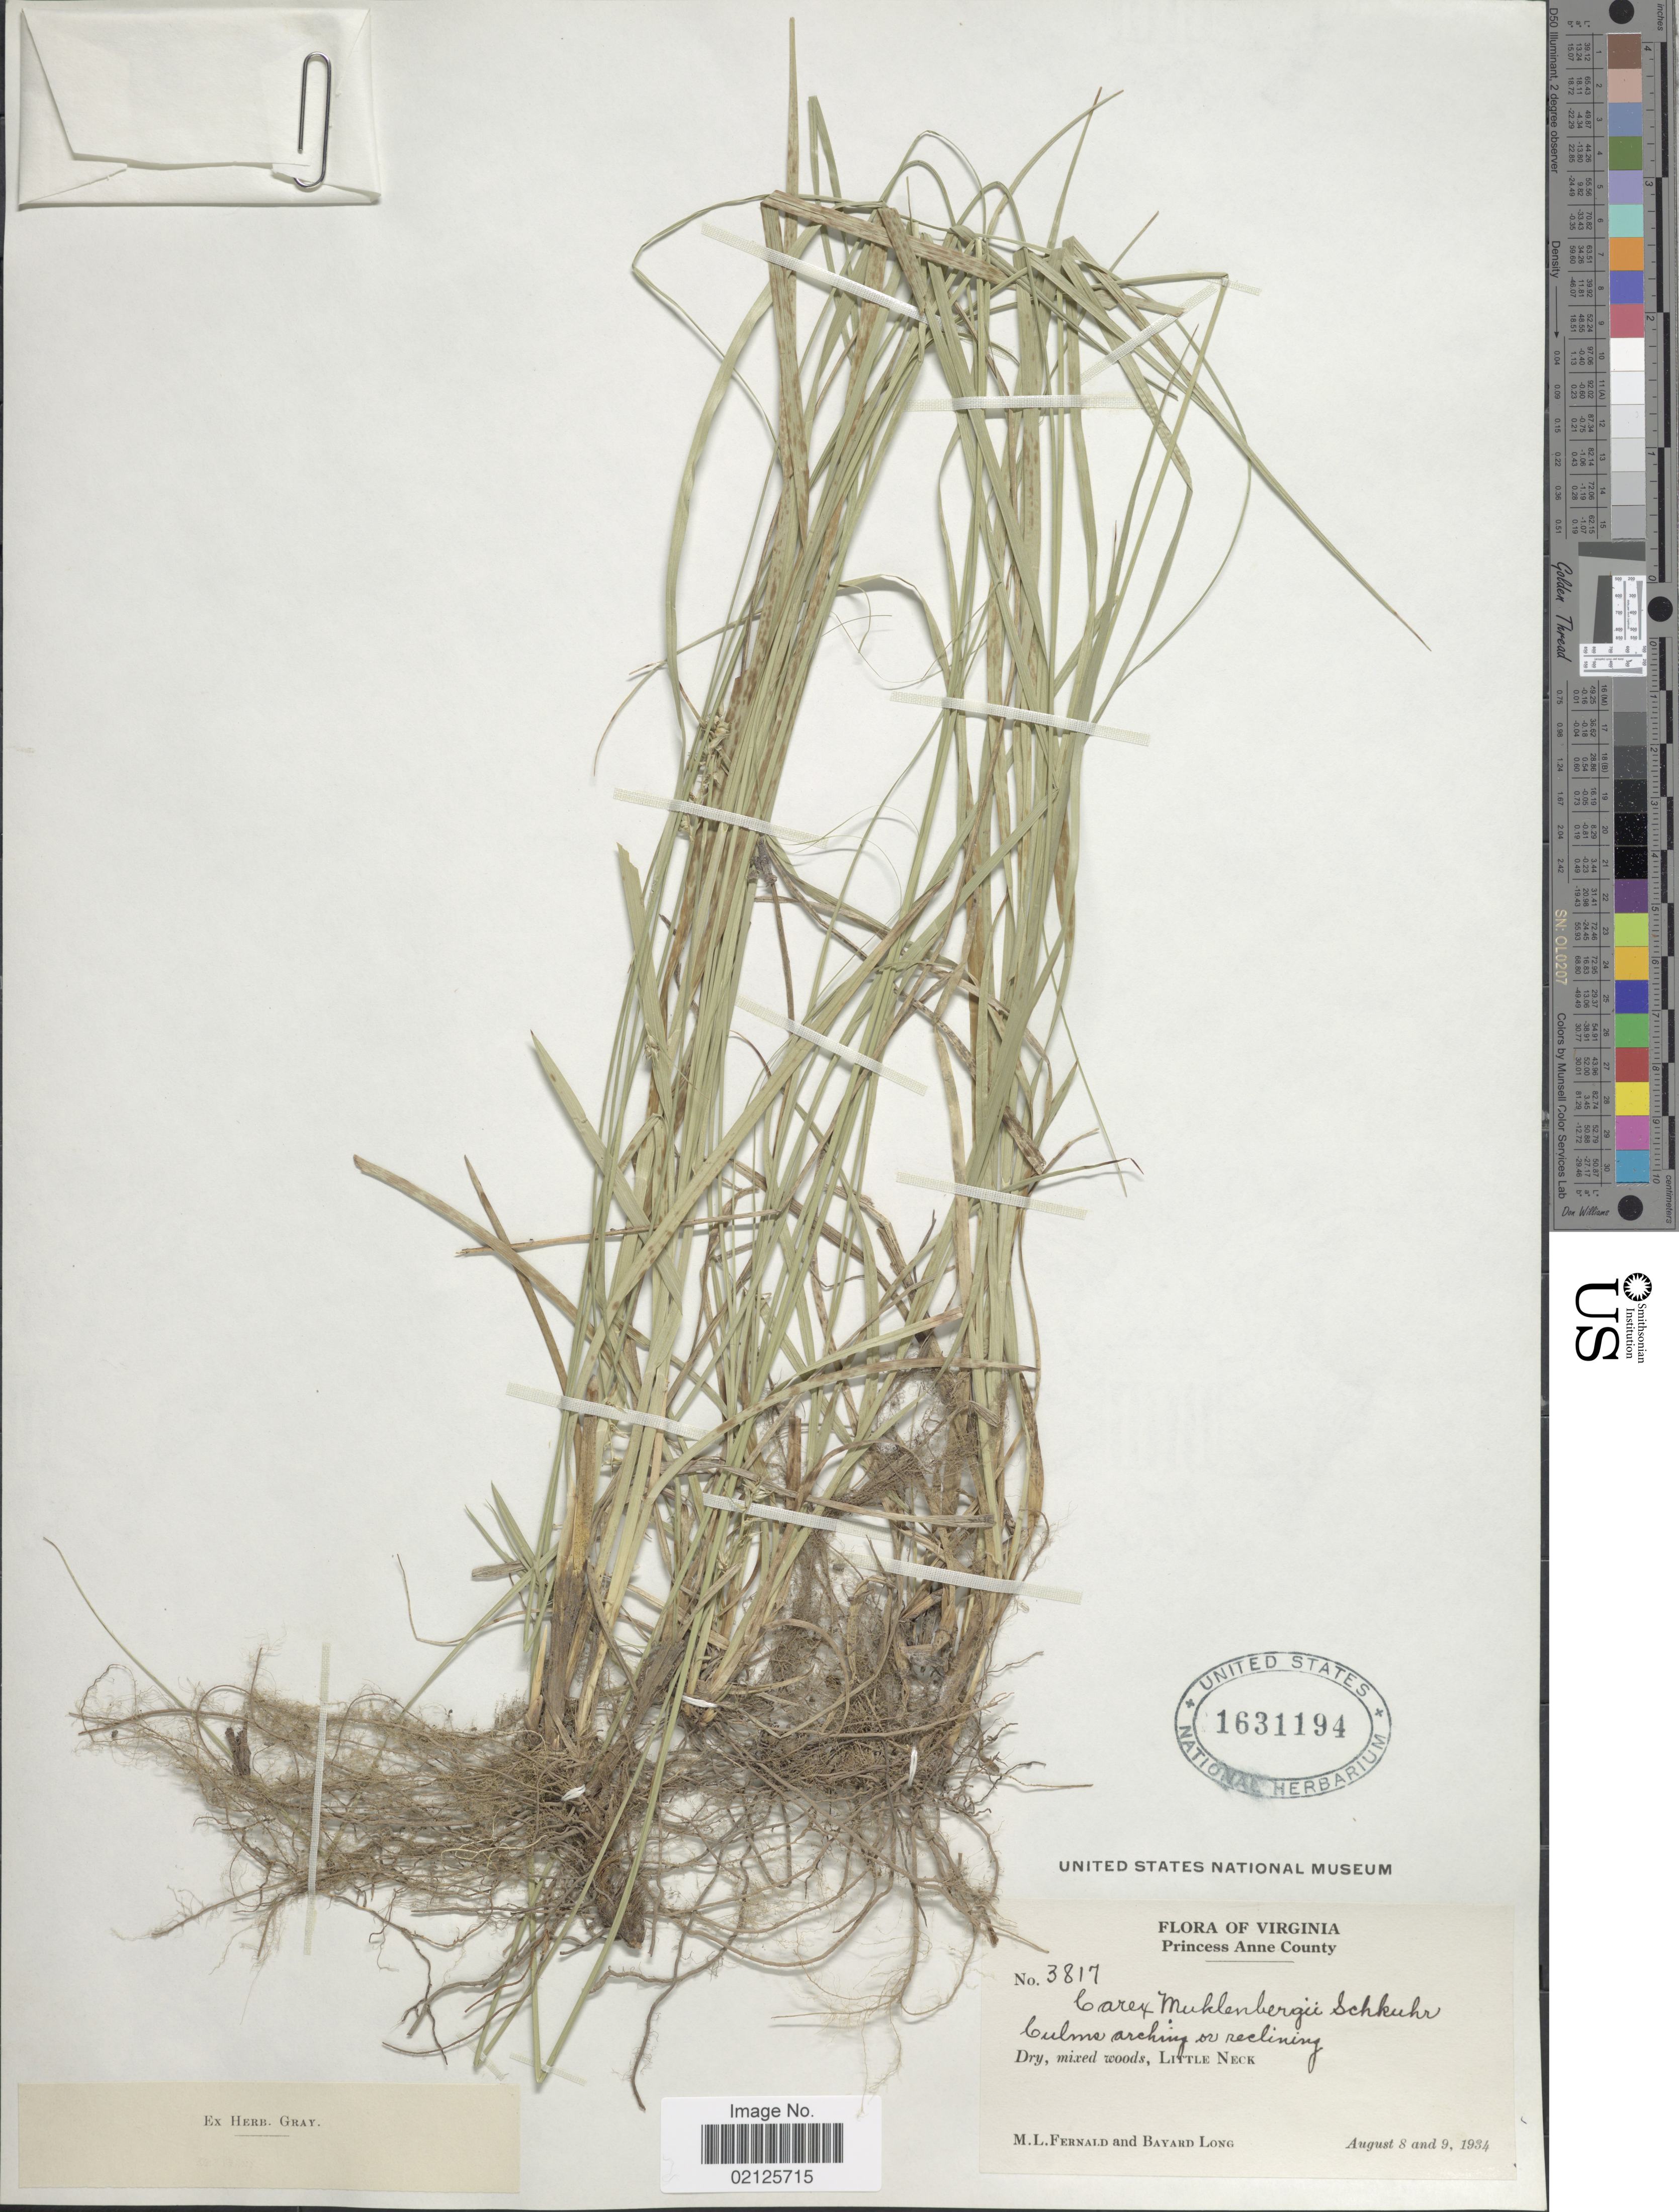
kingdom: Plantae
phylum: Tracheophyta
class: Liliopsida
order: Poales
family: Cyperaceae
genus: Carex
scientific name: Carex muehlenbergii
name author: Willd.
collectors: M. L. Fernald & B. Long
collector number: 3817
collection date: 1934-08-08/1934-08-09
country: United States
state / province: Virginia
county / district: City of Virginia Beach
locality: Princess Anne (=historic county name)County, Dry, mixed woods, Little Neck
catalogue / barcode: US 1631194